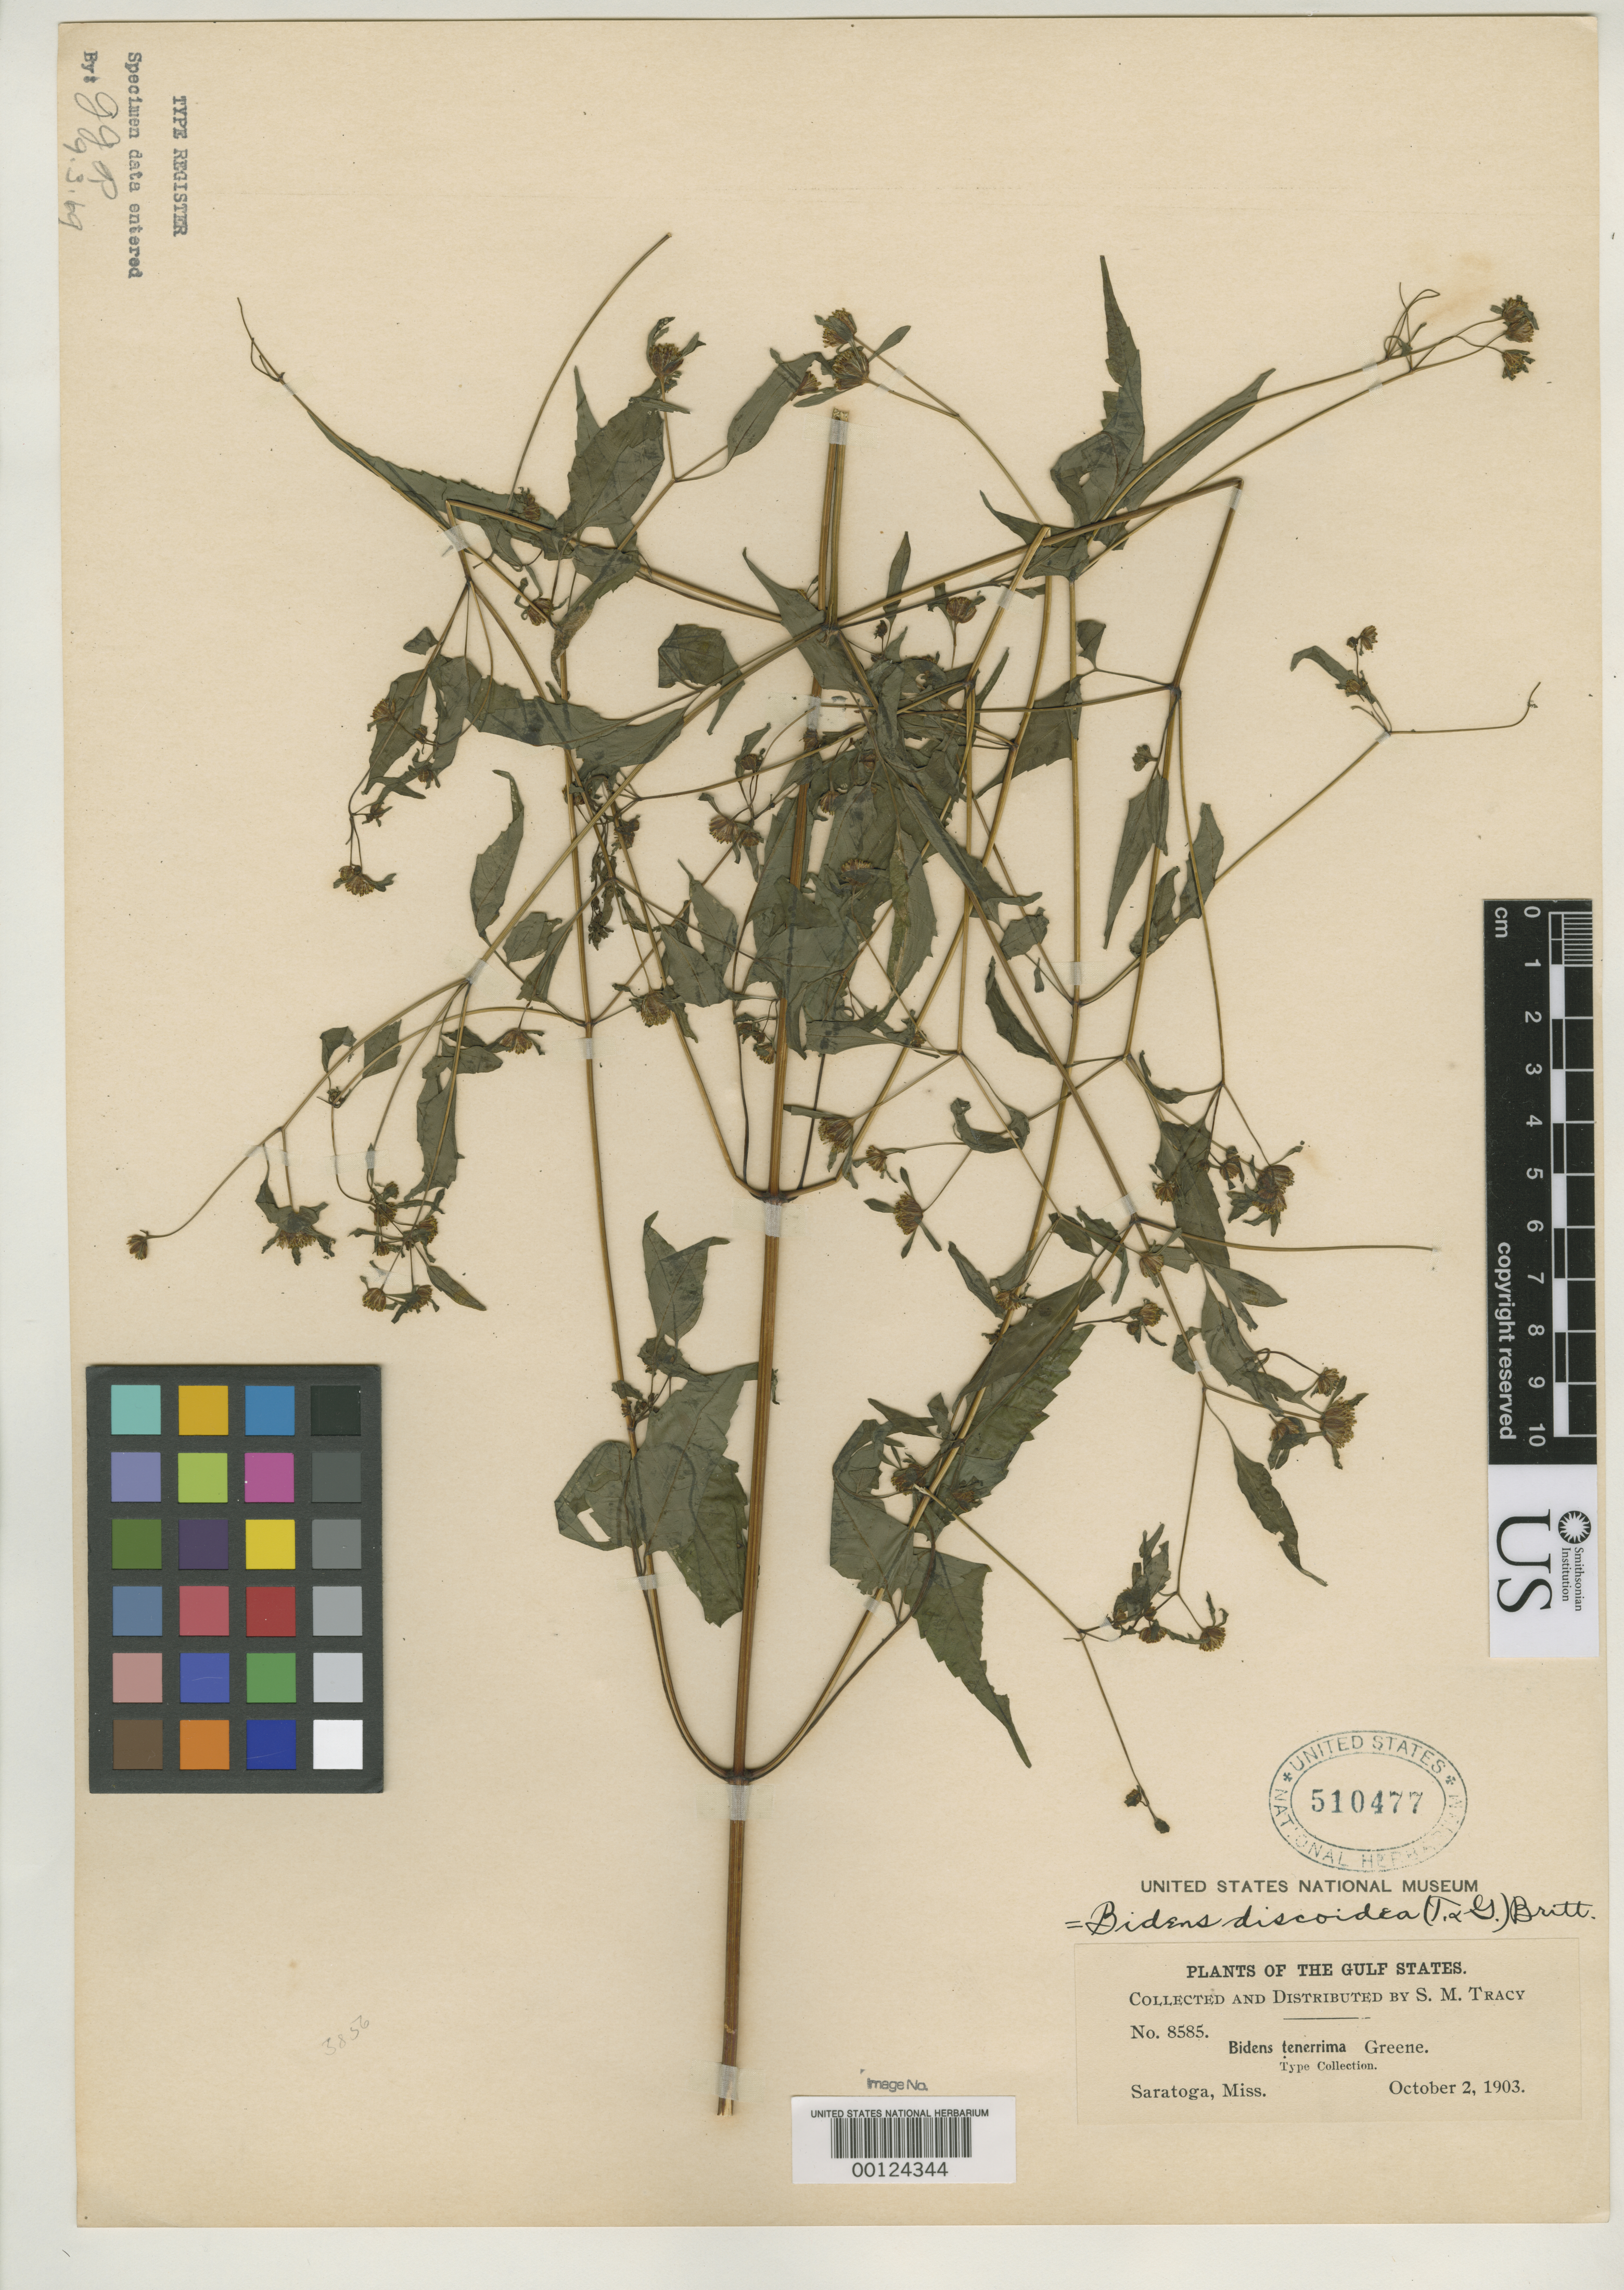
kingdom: Plantae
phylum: Tracheophyta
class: Magnoliopsida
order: Asterales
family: Asteraceae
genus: Bidens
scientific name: Bidens tenuissima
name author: Greene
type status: Isotype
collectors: S. M. Tracy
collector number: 8525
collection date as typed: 02 Oct 1903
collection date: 1903-10-02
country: United States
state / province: Mississippi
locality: Saratoga.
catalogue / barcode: US 510477